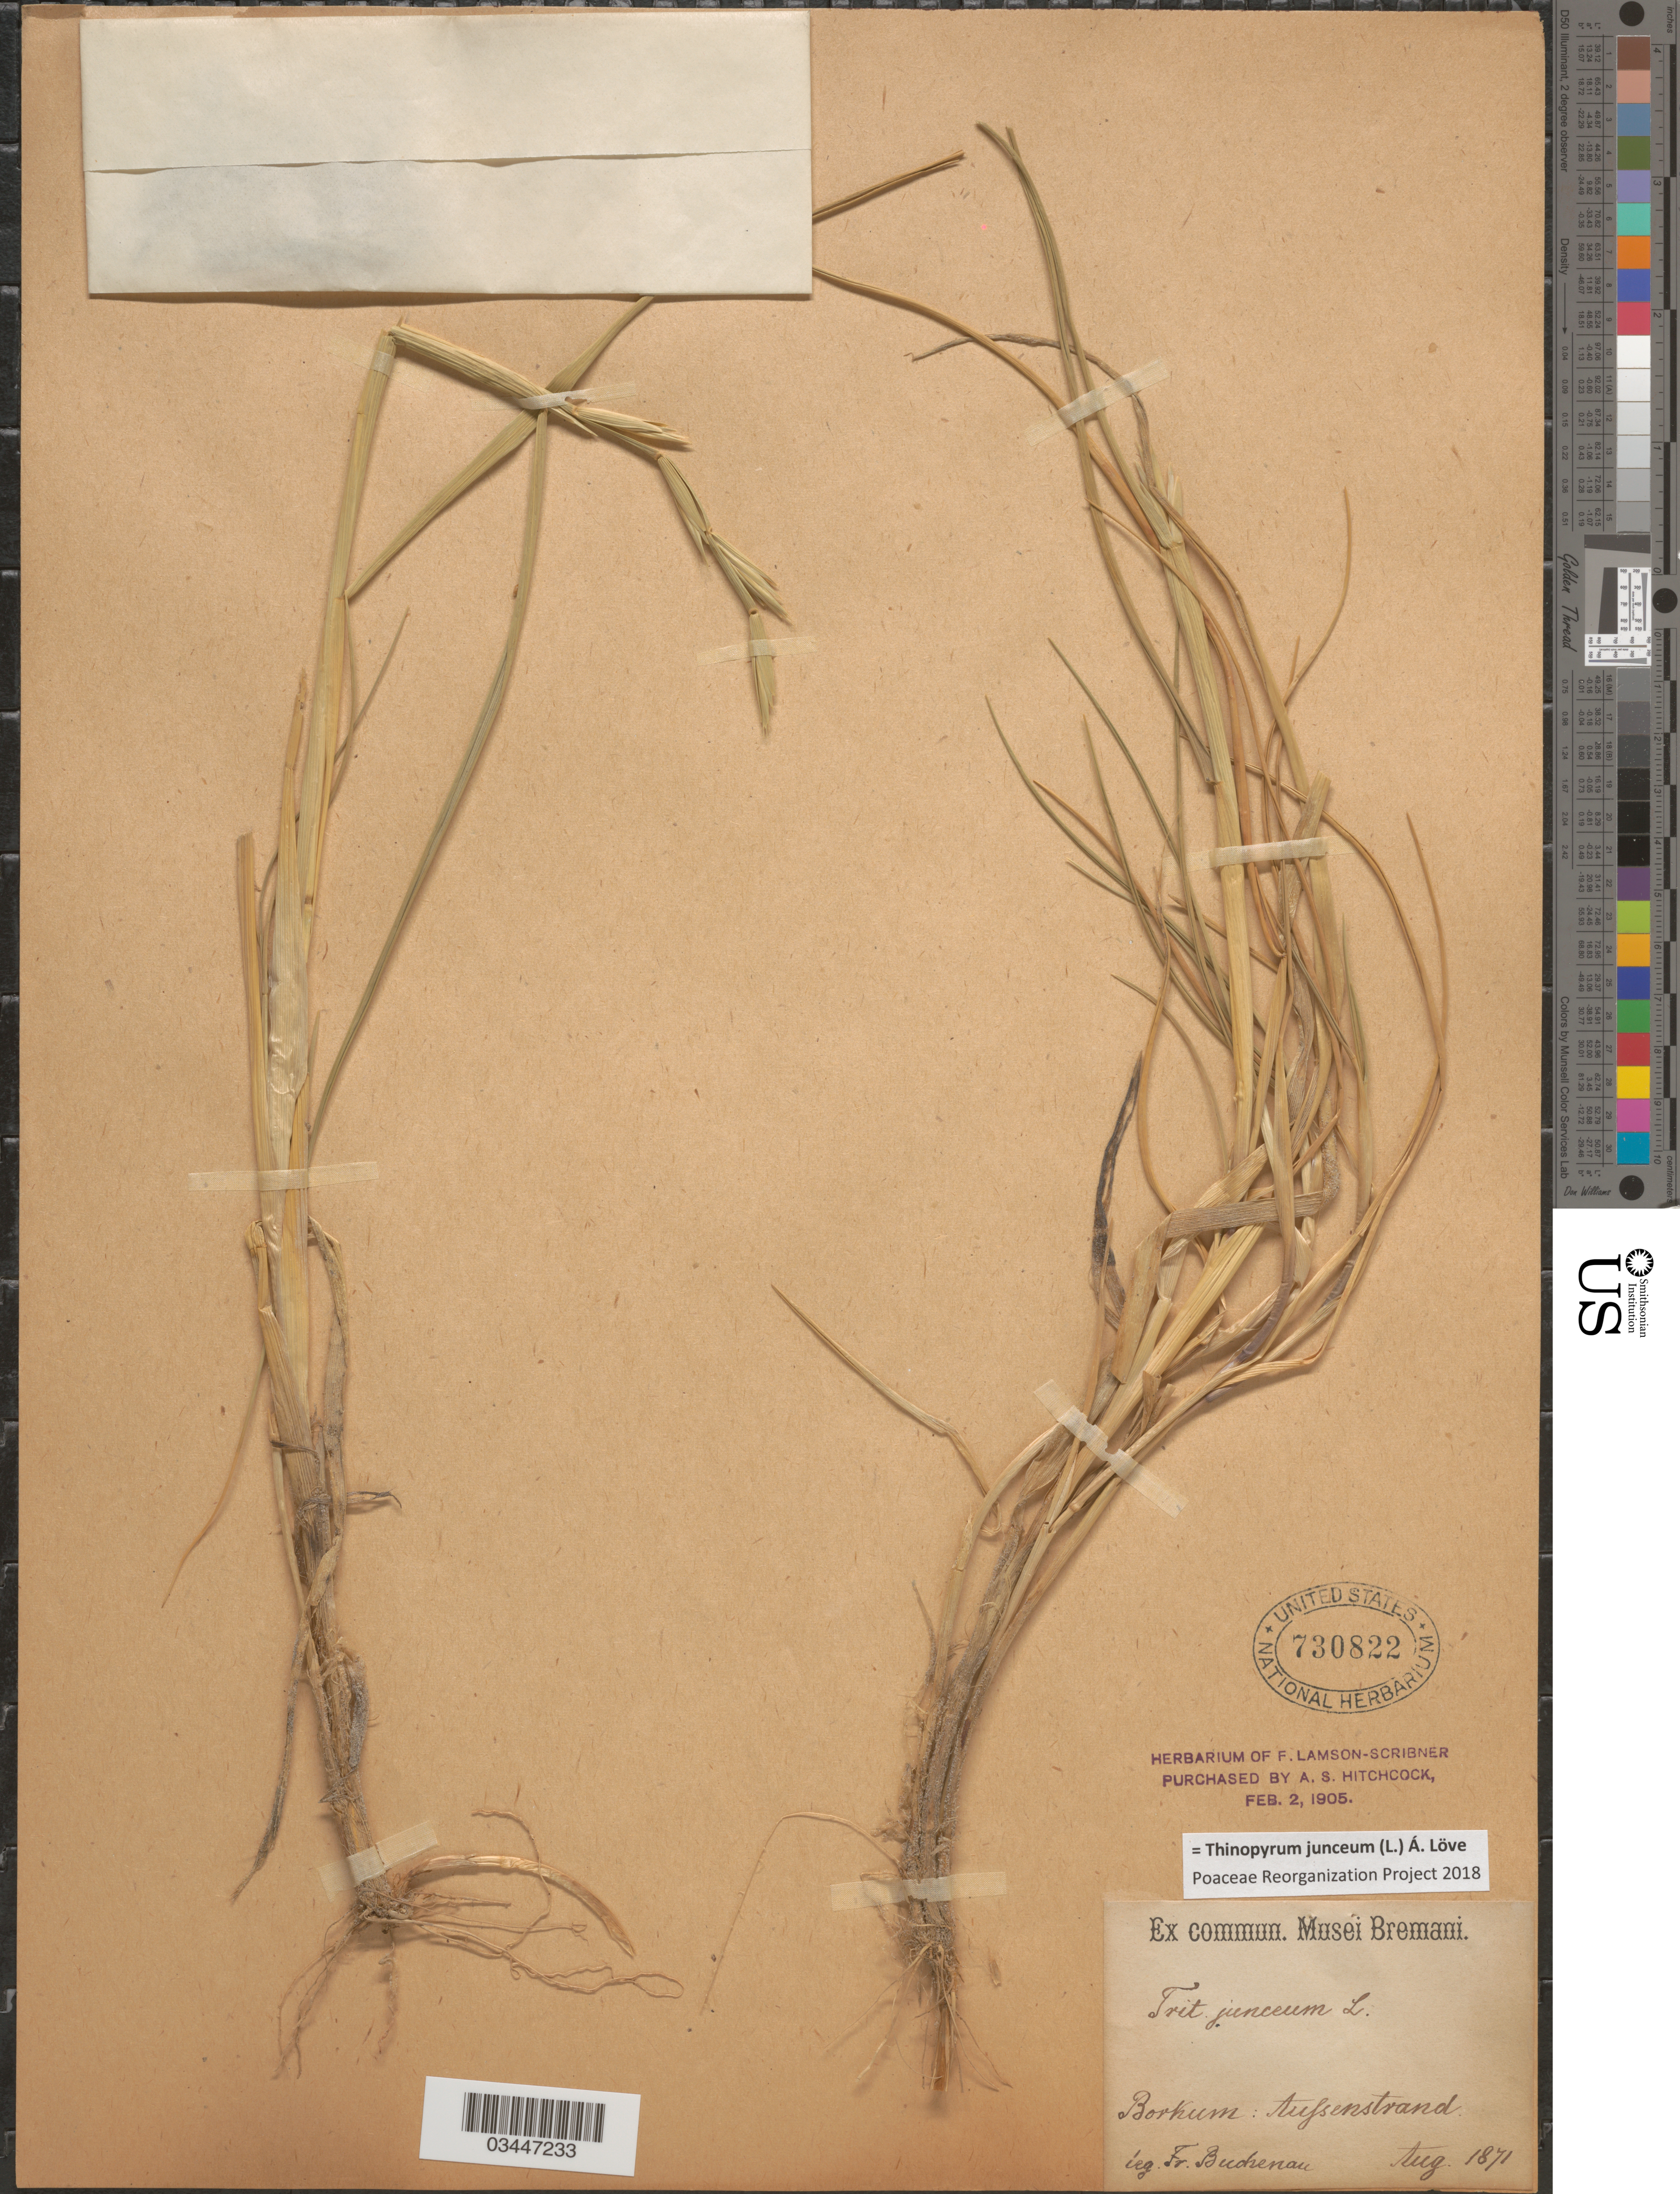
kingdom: Plantae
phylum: Tracheophyta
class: Liliopsida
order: Poales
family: Poaceae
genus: Thinopyrum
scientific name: Thinopyrum junceum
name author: (L.) Á. Löve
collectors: F. Buchenau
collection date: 1871-08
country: Germany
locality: Borkum: Aussenstrand.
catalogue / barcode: US 730822